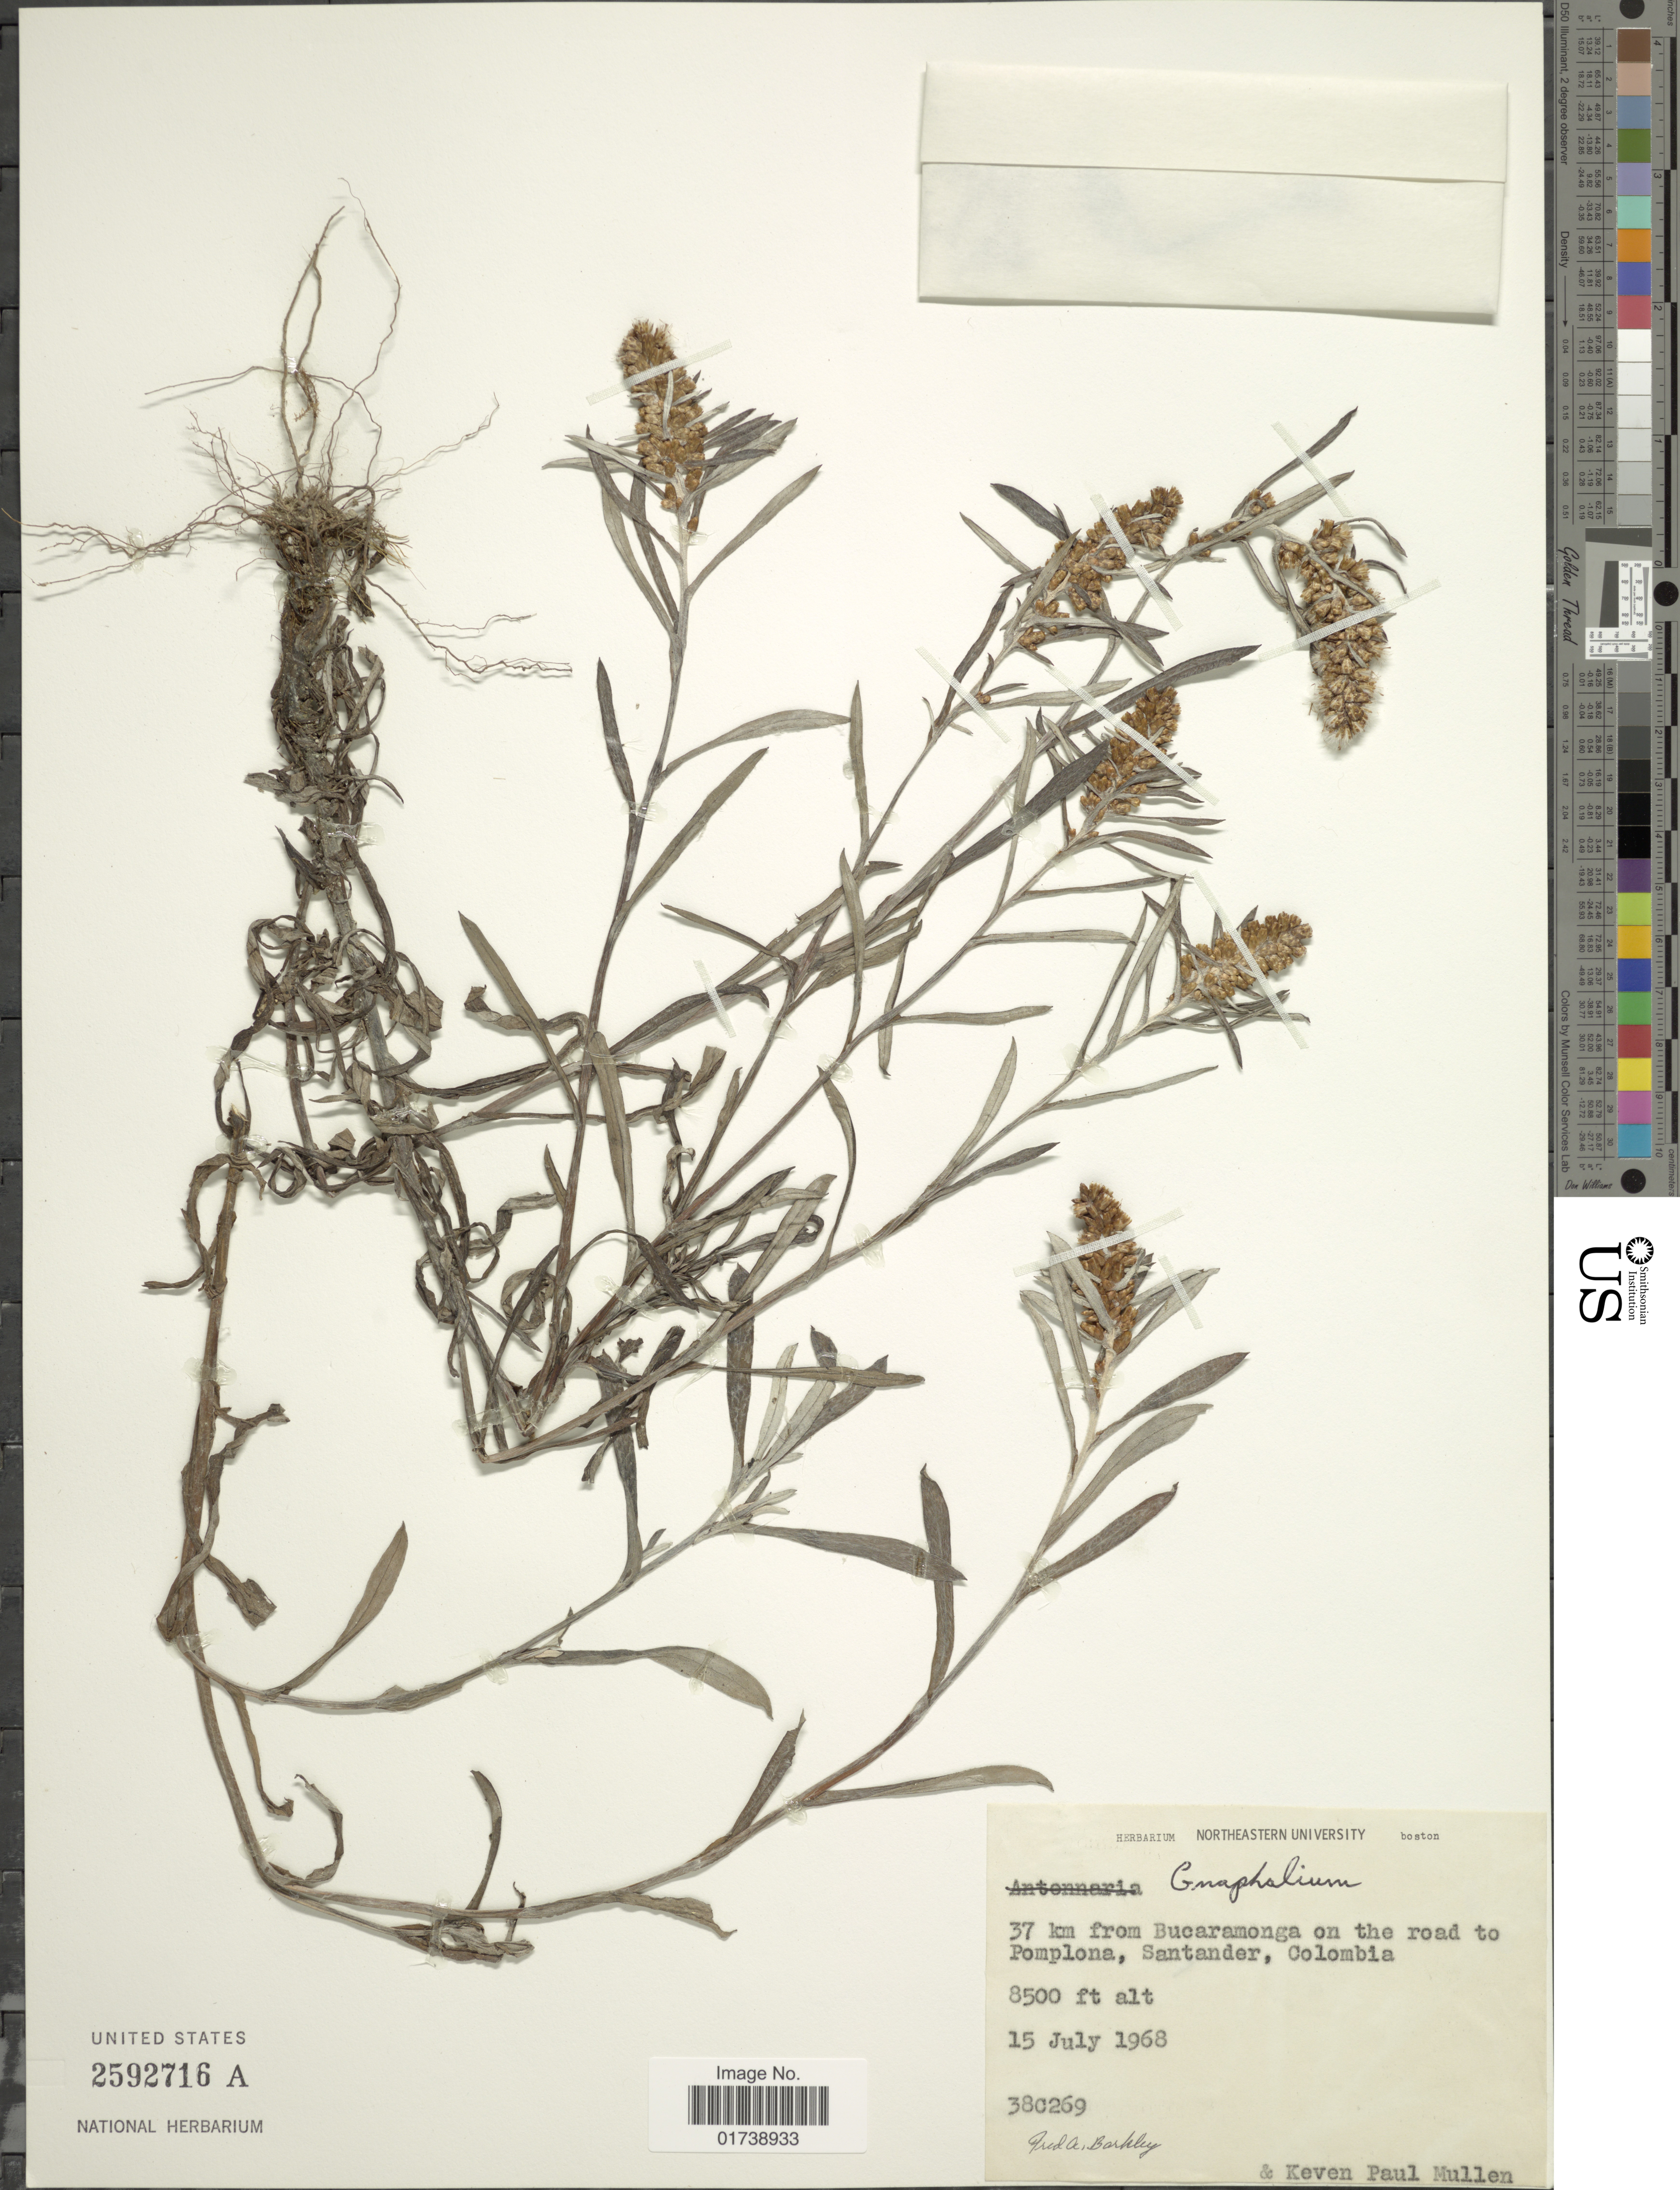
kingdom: Plantae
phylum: Tracheophyta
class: Magnoliopsida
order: Asterales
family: Asteraceae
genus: Gamochaeta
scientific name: Gamochaeta sp.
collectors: F. A. Barkley & K. Mullen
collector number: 38c269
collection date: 1968-07-15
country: Colombia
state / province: Santander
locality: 37 km from Bucaramonga on the road to Pomplona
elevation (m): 2591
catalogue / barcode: US 2592716A